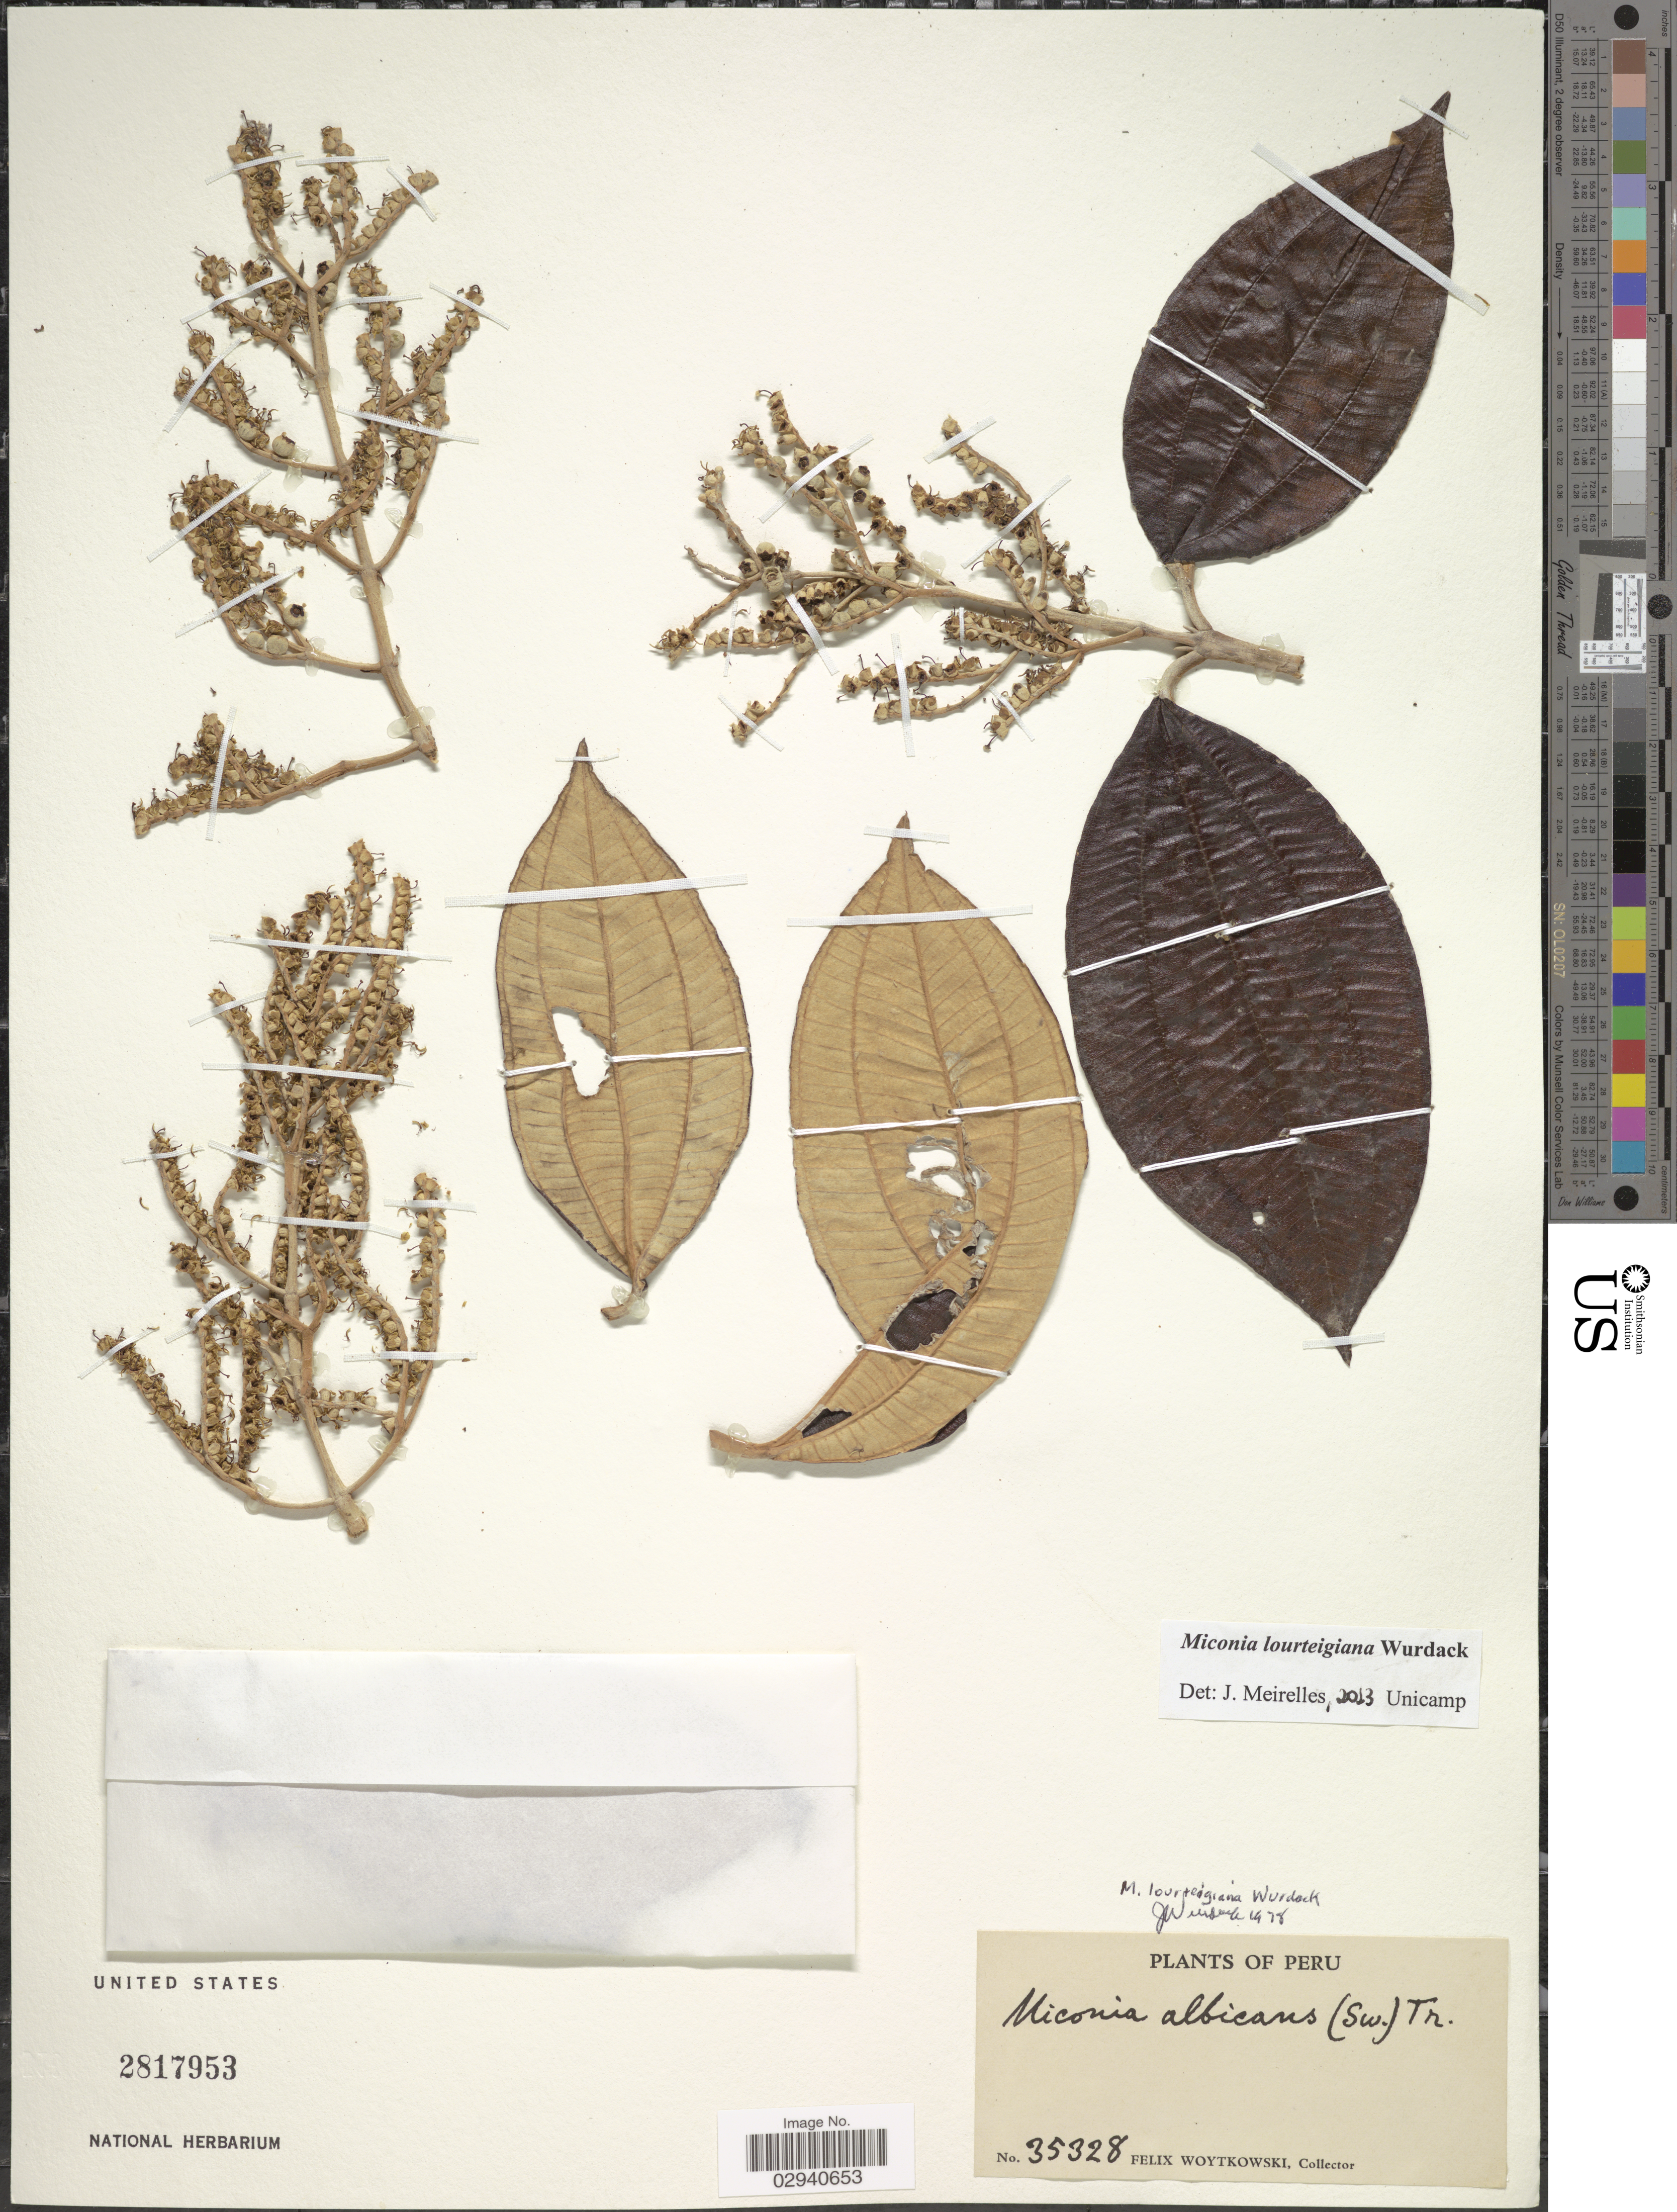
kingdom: Plantae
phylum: Tracheophyta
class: Magnoliopsida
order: Myrtales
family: Melastomataceae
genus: Miconia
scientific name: Miconia lourteigiana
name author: Wurdack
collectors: F. Woytkowski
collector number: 35328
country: Peru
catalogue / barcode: US 2817953